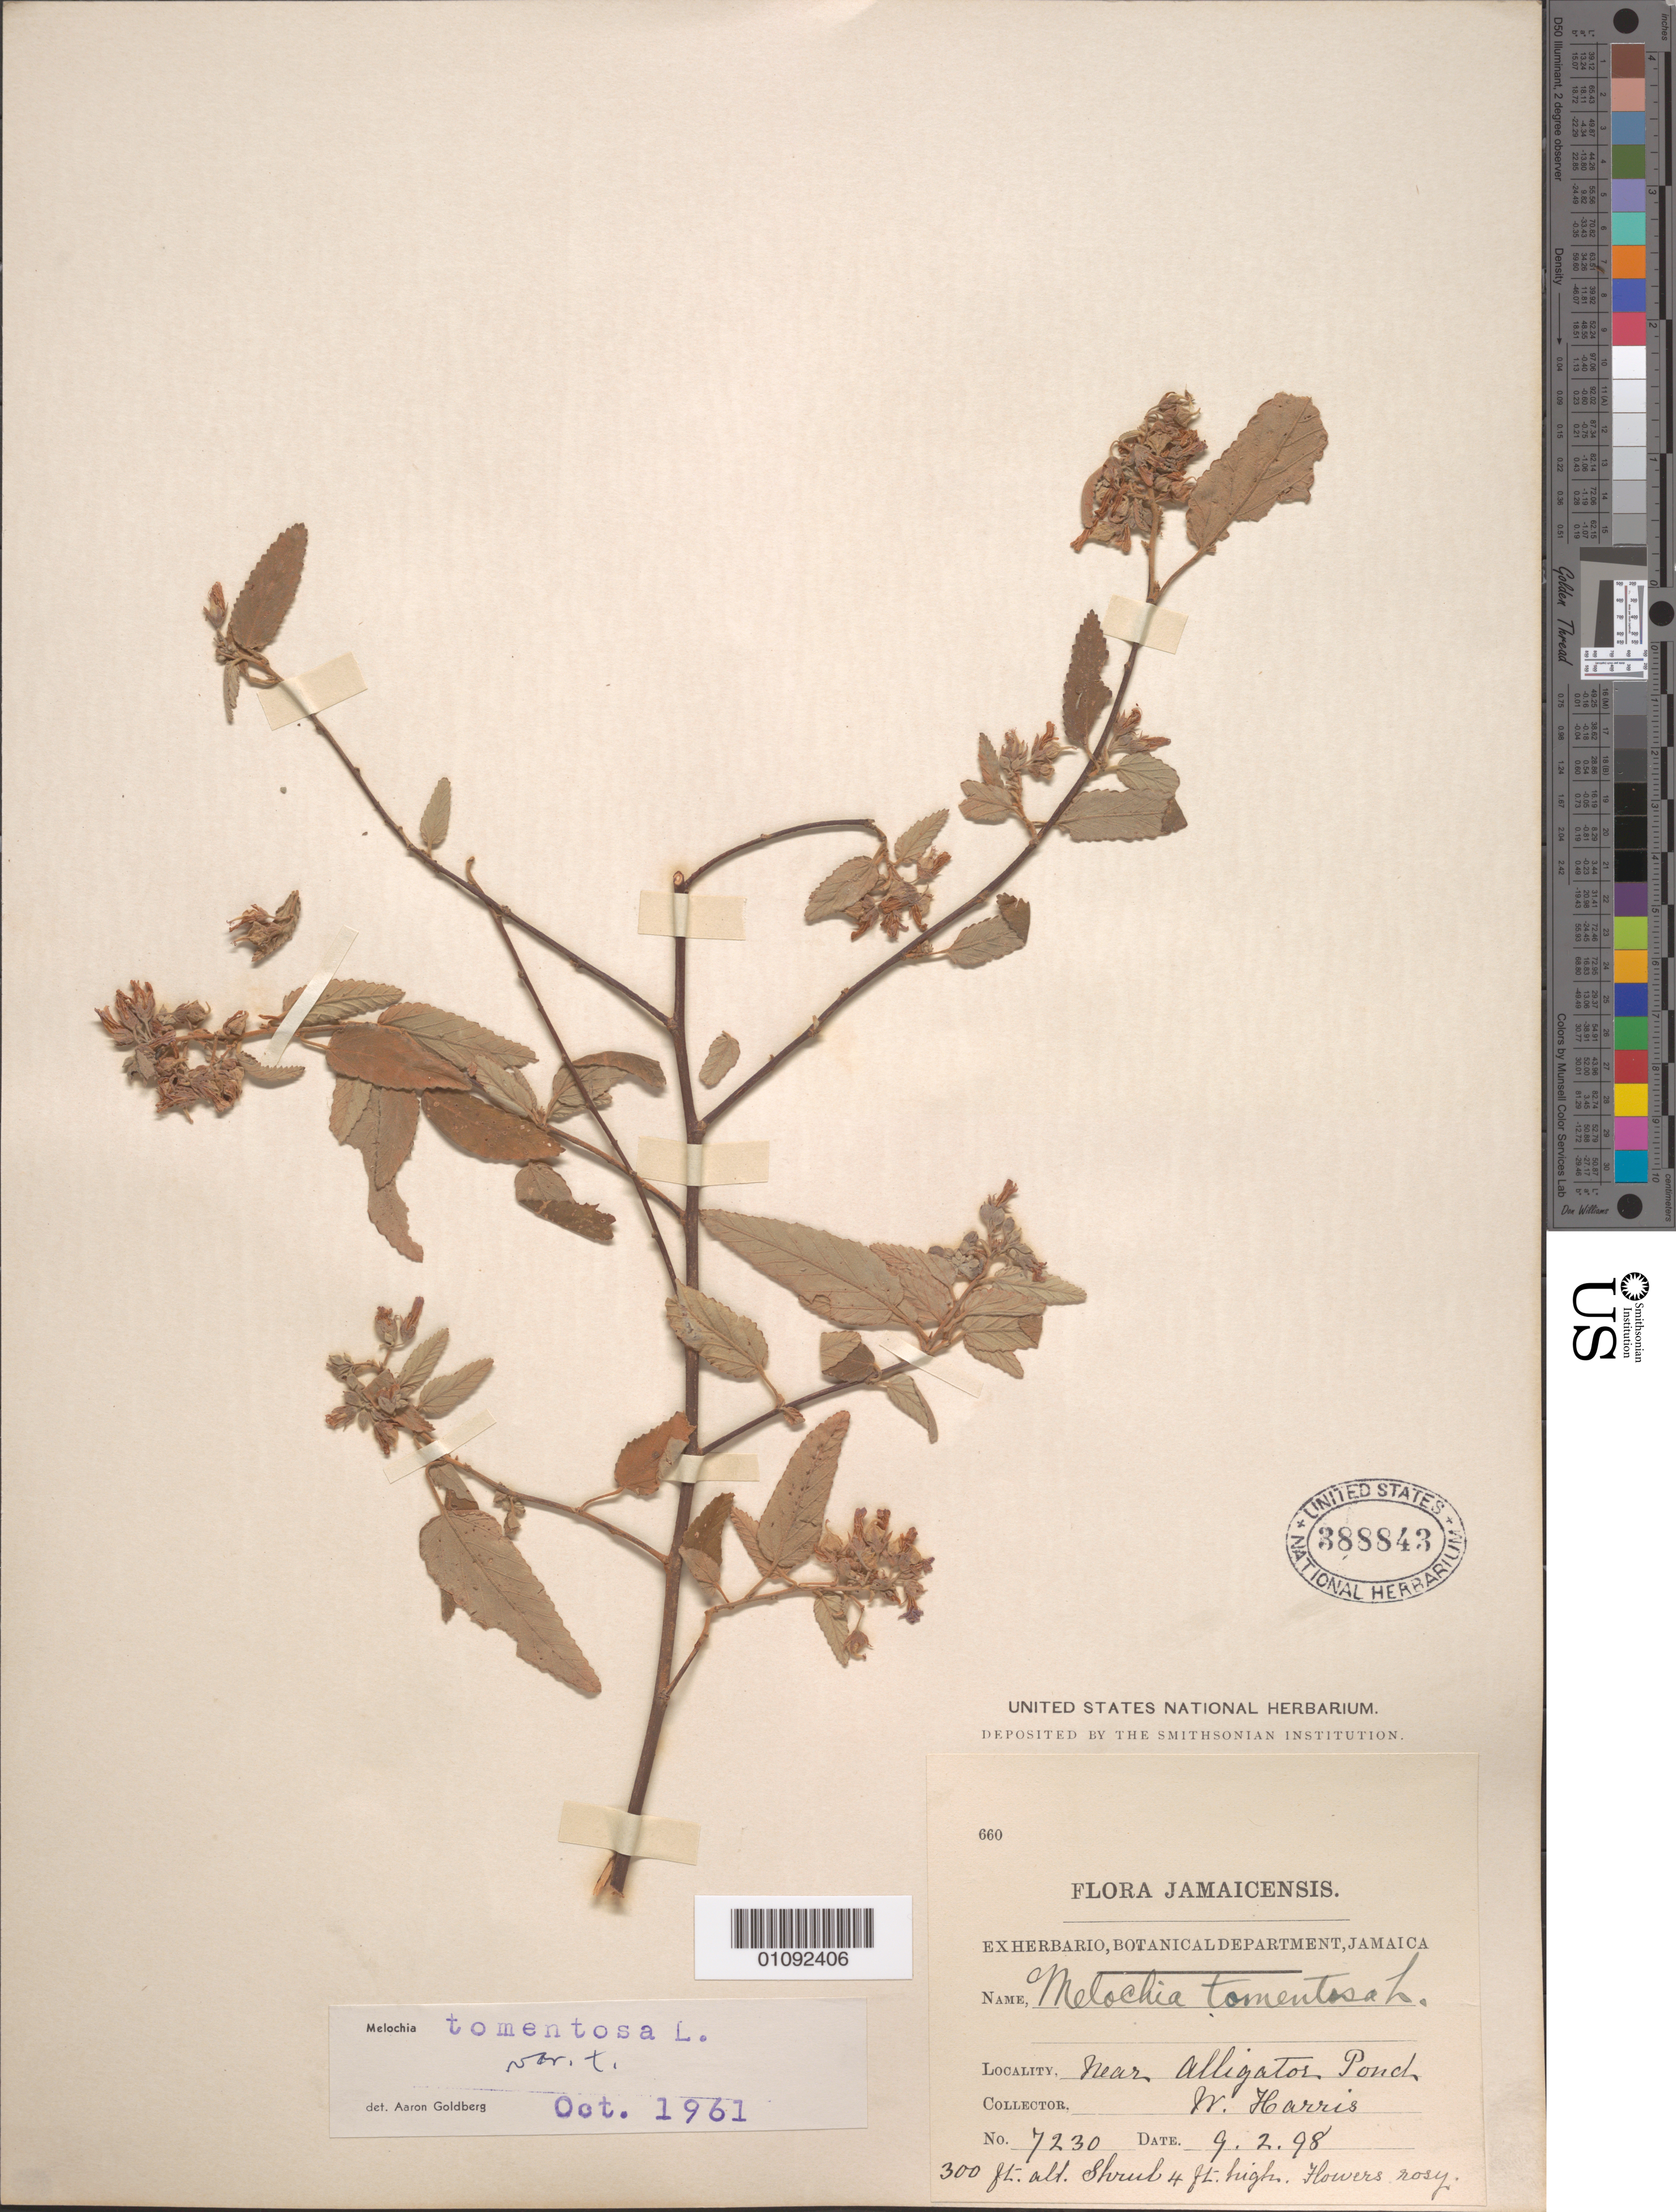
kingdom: Plantae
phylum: Tracheophyta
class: Magnoliopsida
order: Malvales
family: Malvaceae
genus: Melochia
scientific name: Melochia tomentosa var. tomentosa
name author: L.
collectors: W. Harris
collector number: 7230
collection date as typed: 09 Feb 1898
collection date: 1898-02-09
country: Jamaica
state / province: Manchester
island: Jamaica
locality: Near Alligator Pond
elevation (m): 91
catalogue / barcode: US 388843